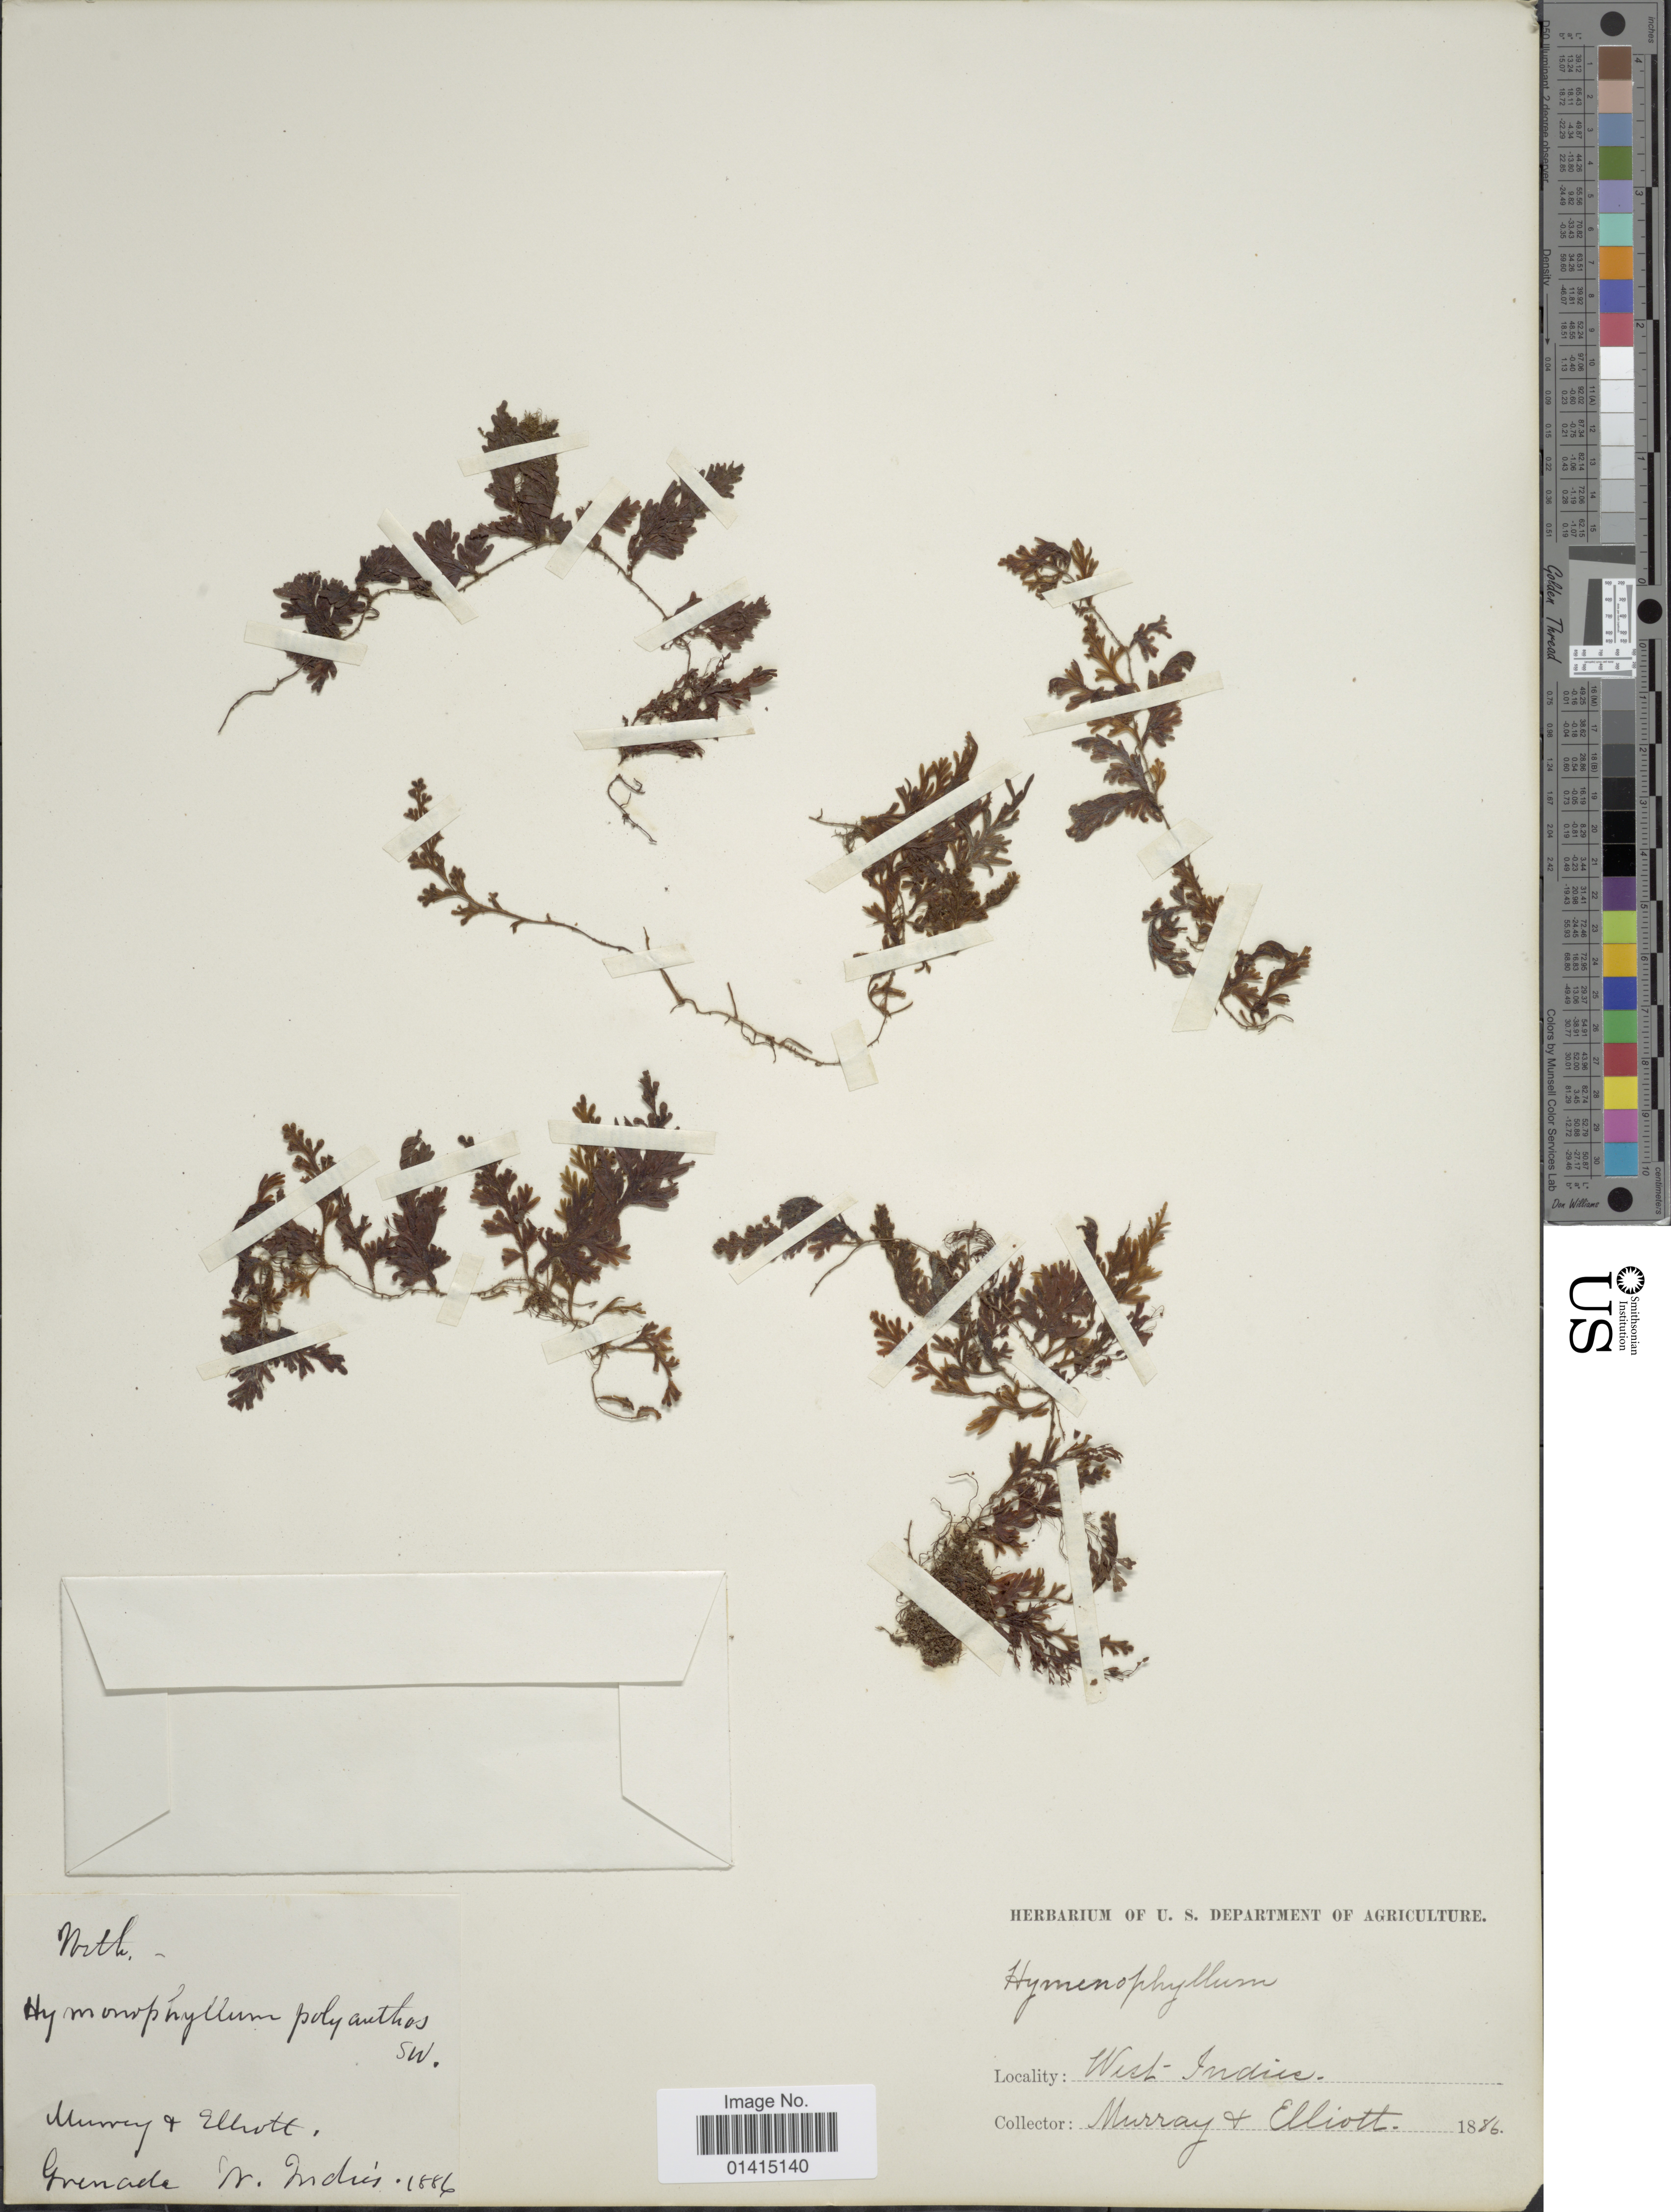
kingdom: Plantae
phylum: Tracheophyta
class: Polypodiopsida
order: Hymenophyllales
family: Hymenophyllaceae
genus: Hymenophyllum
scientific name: Hymenophyllum hirsutum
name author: (L.) Sw.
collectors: Murray, -- & Elliott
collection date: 1886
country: Grenada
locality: Grenada W. Indies